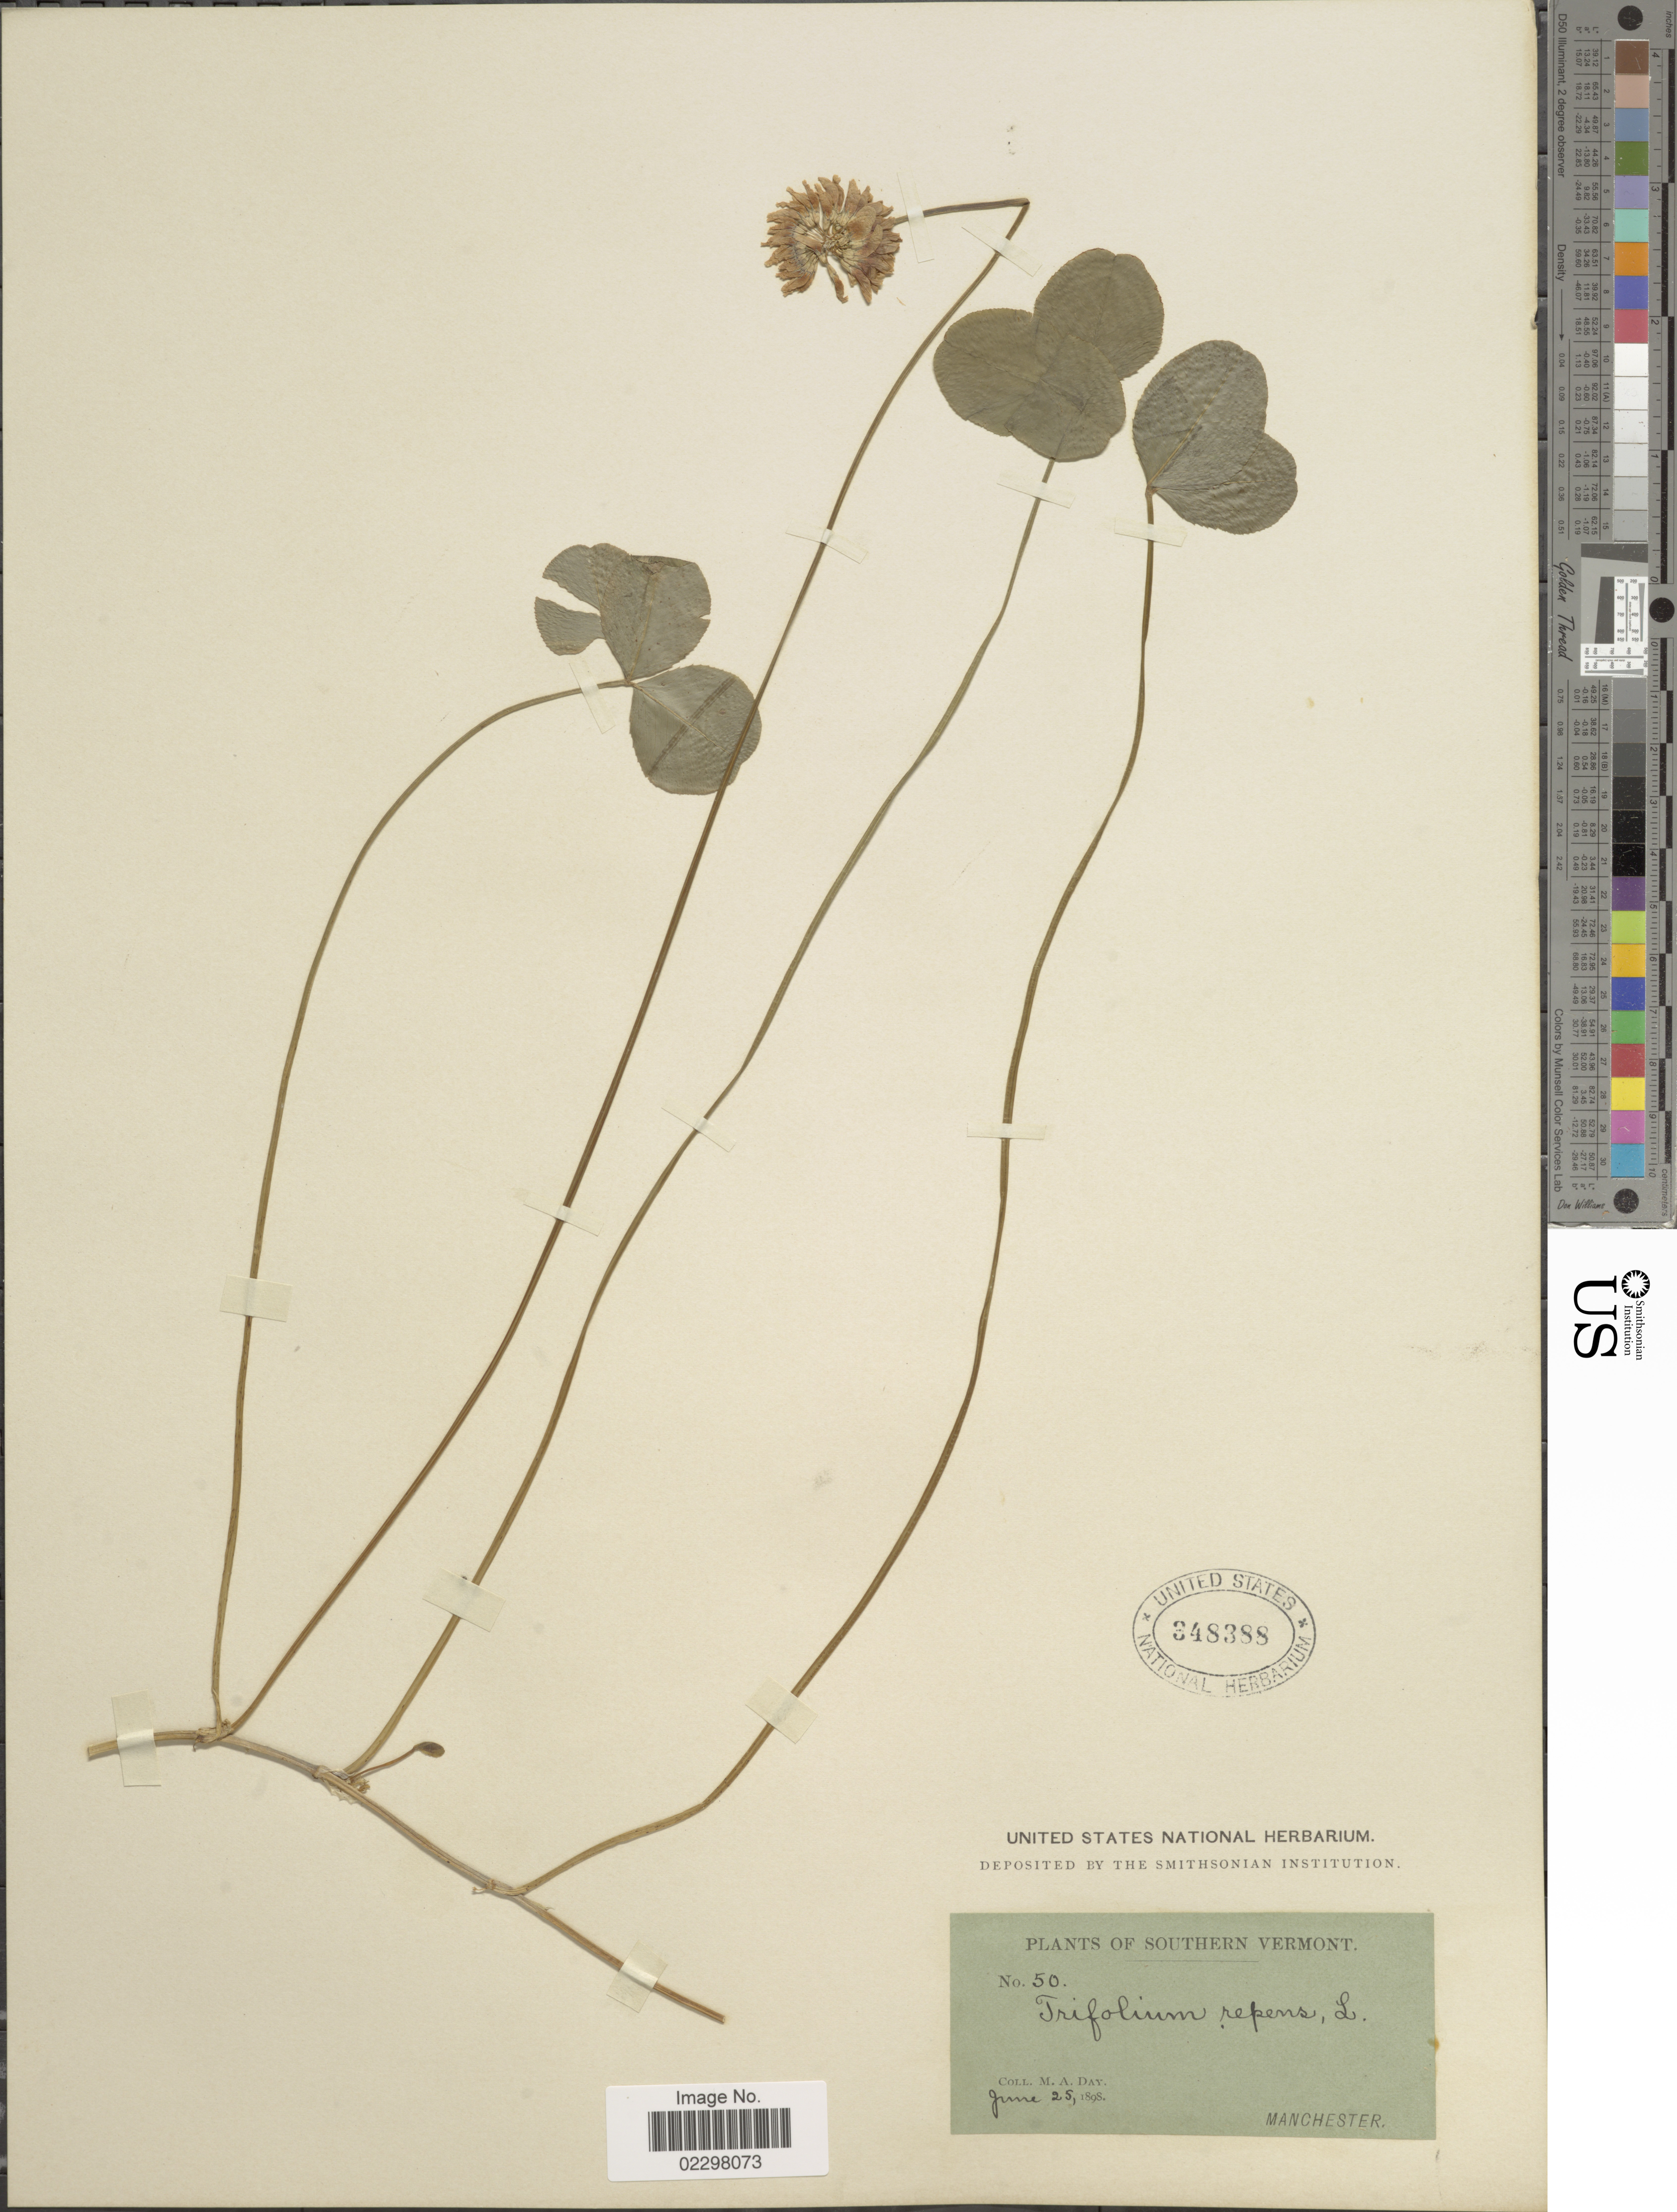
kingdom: Plantae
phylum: Tracheophyta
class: Magnoliopsida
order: Fabales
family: Fabaceae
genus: Trifolium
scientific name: Trifolium repens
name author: L.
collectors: M. Day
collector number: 50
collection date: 1898-06-25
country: United States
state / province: Vermont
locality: Southern Vermont, Manchester.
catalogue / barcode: US 348388